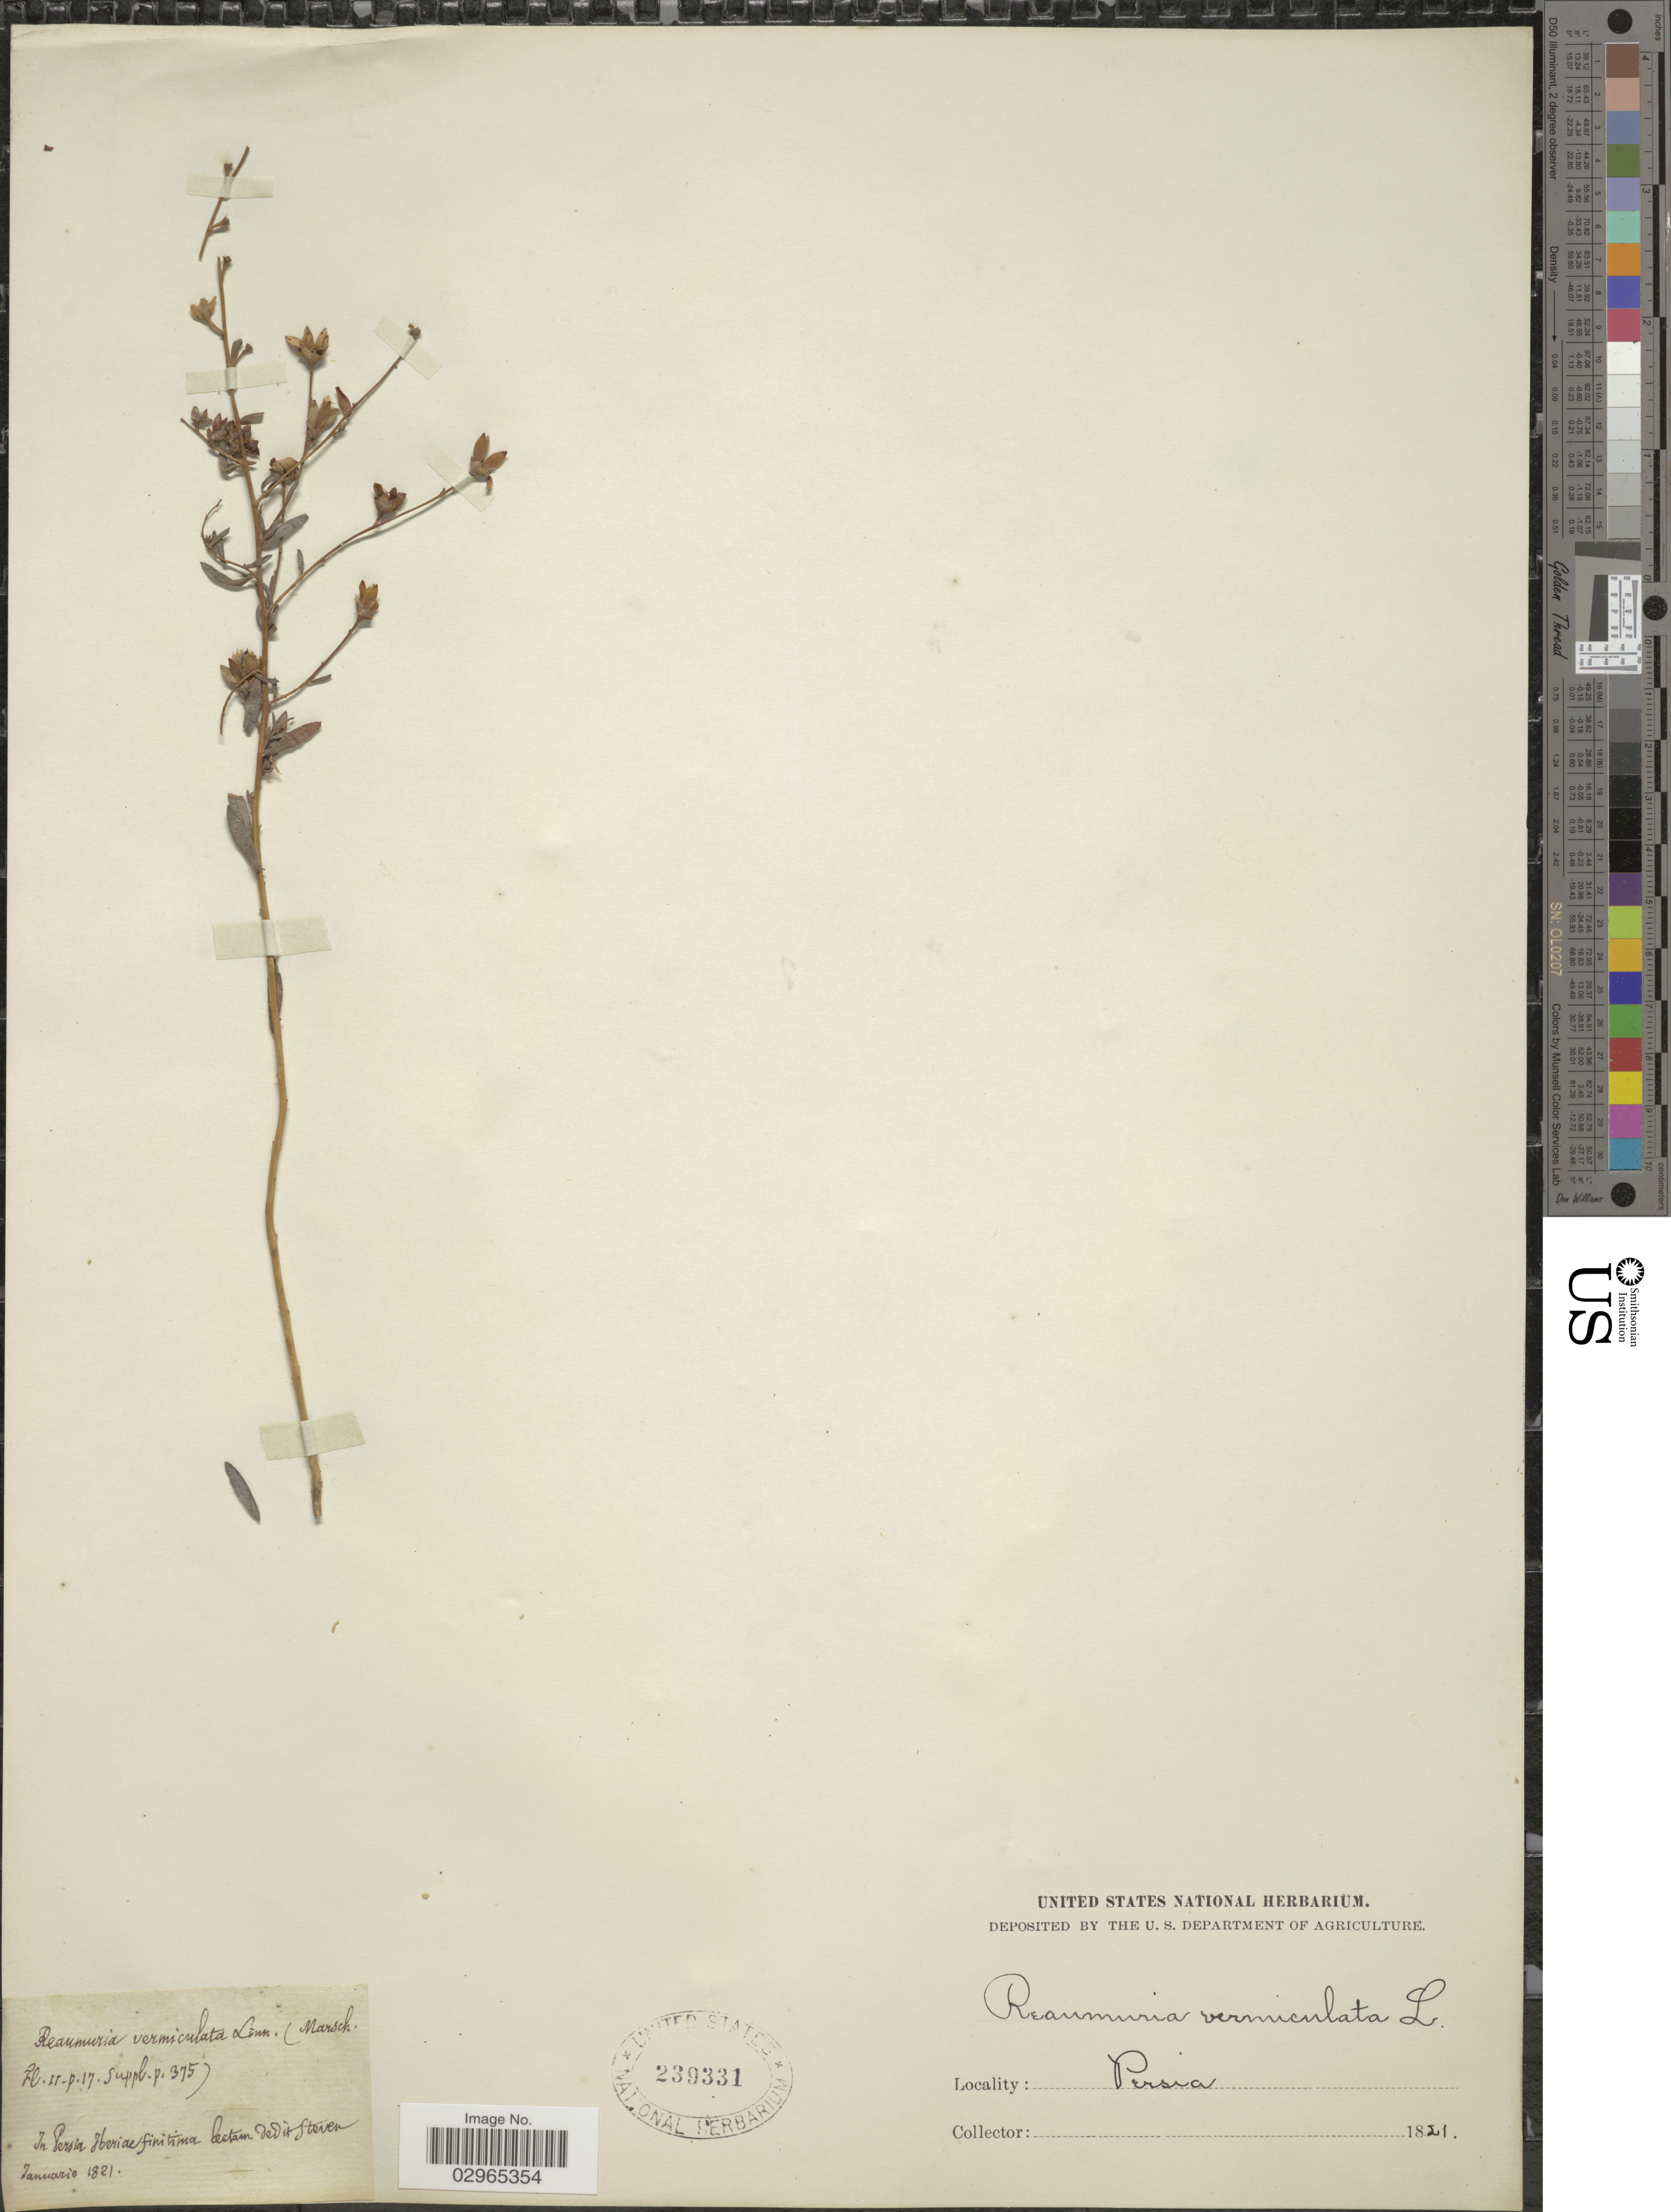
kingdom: Plantae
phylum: Tracheophyta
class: Magnoliopsida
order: Caryophyllales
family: Tamaricaceae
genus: Reaumuria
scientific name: Reaumuria vermiculata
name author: L.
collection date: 1821-01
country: Iran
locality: In Persia Iberiae finitima lectam.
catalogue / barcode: US 239331